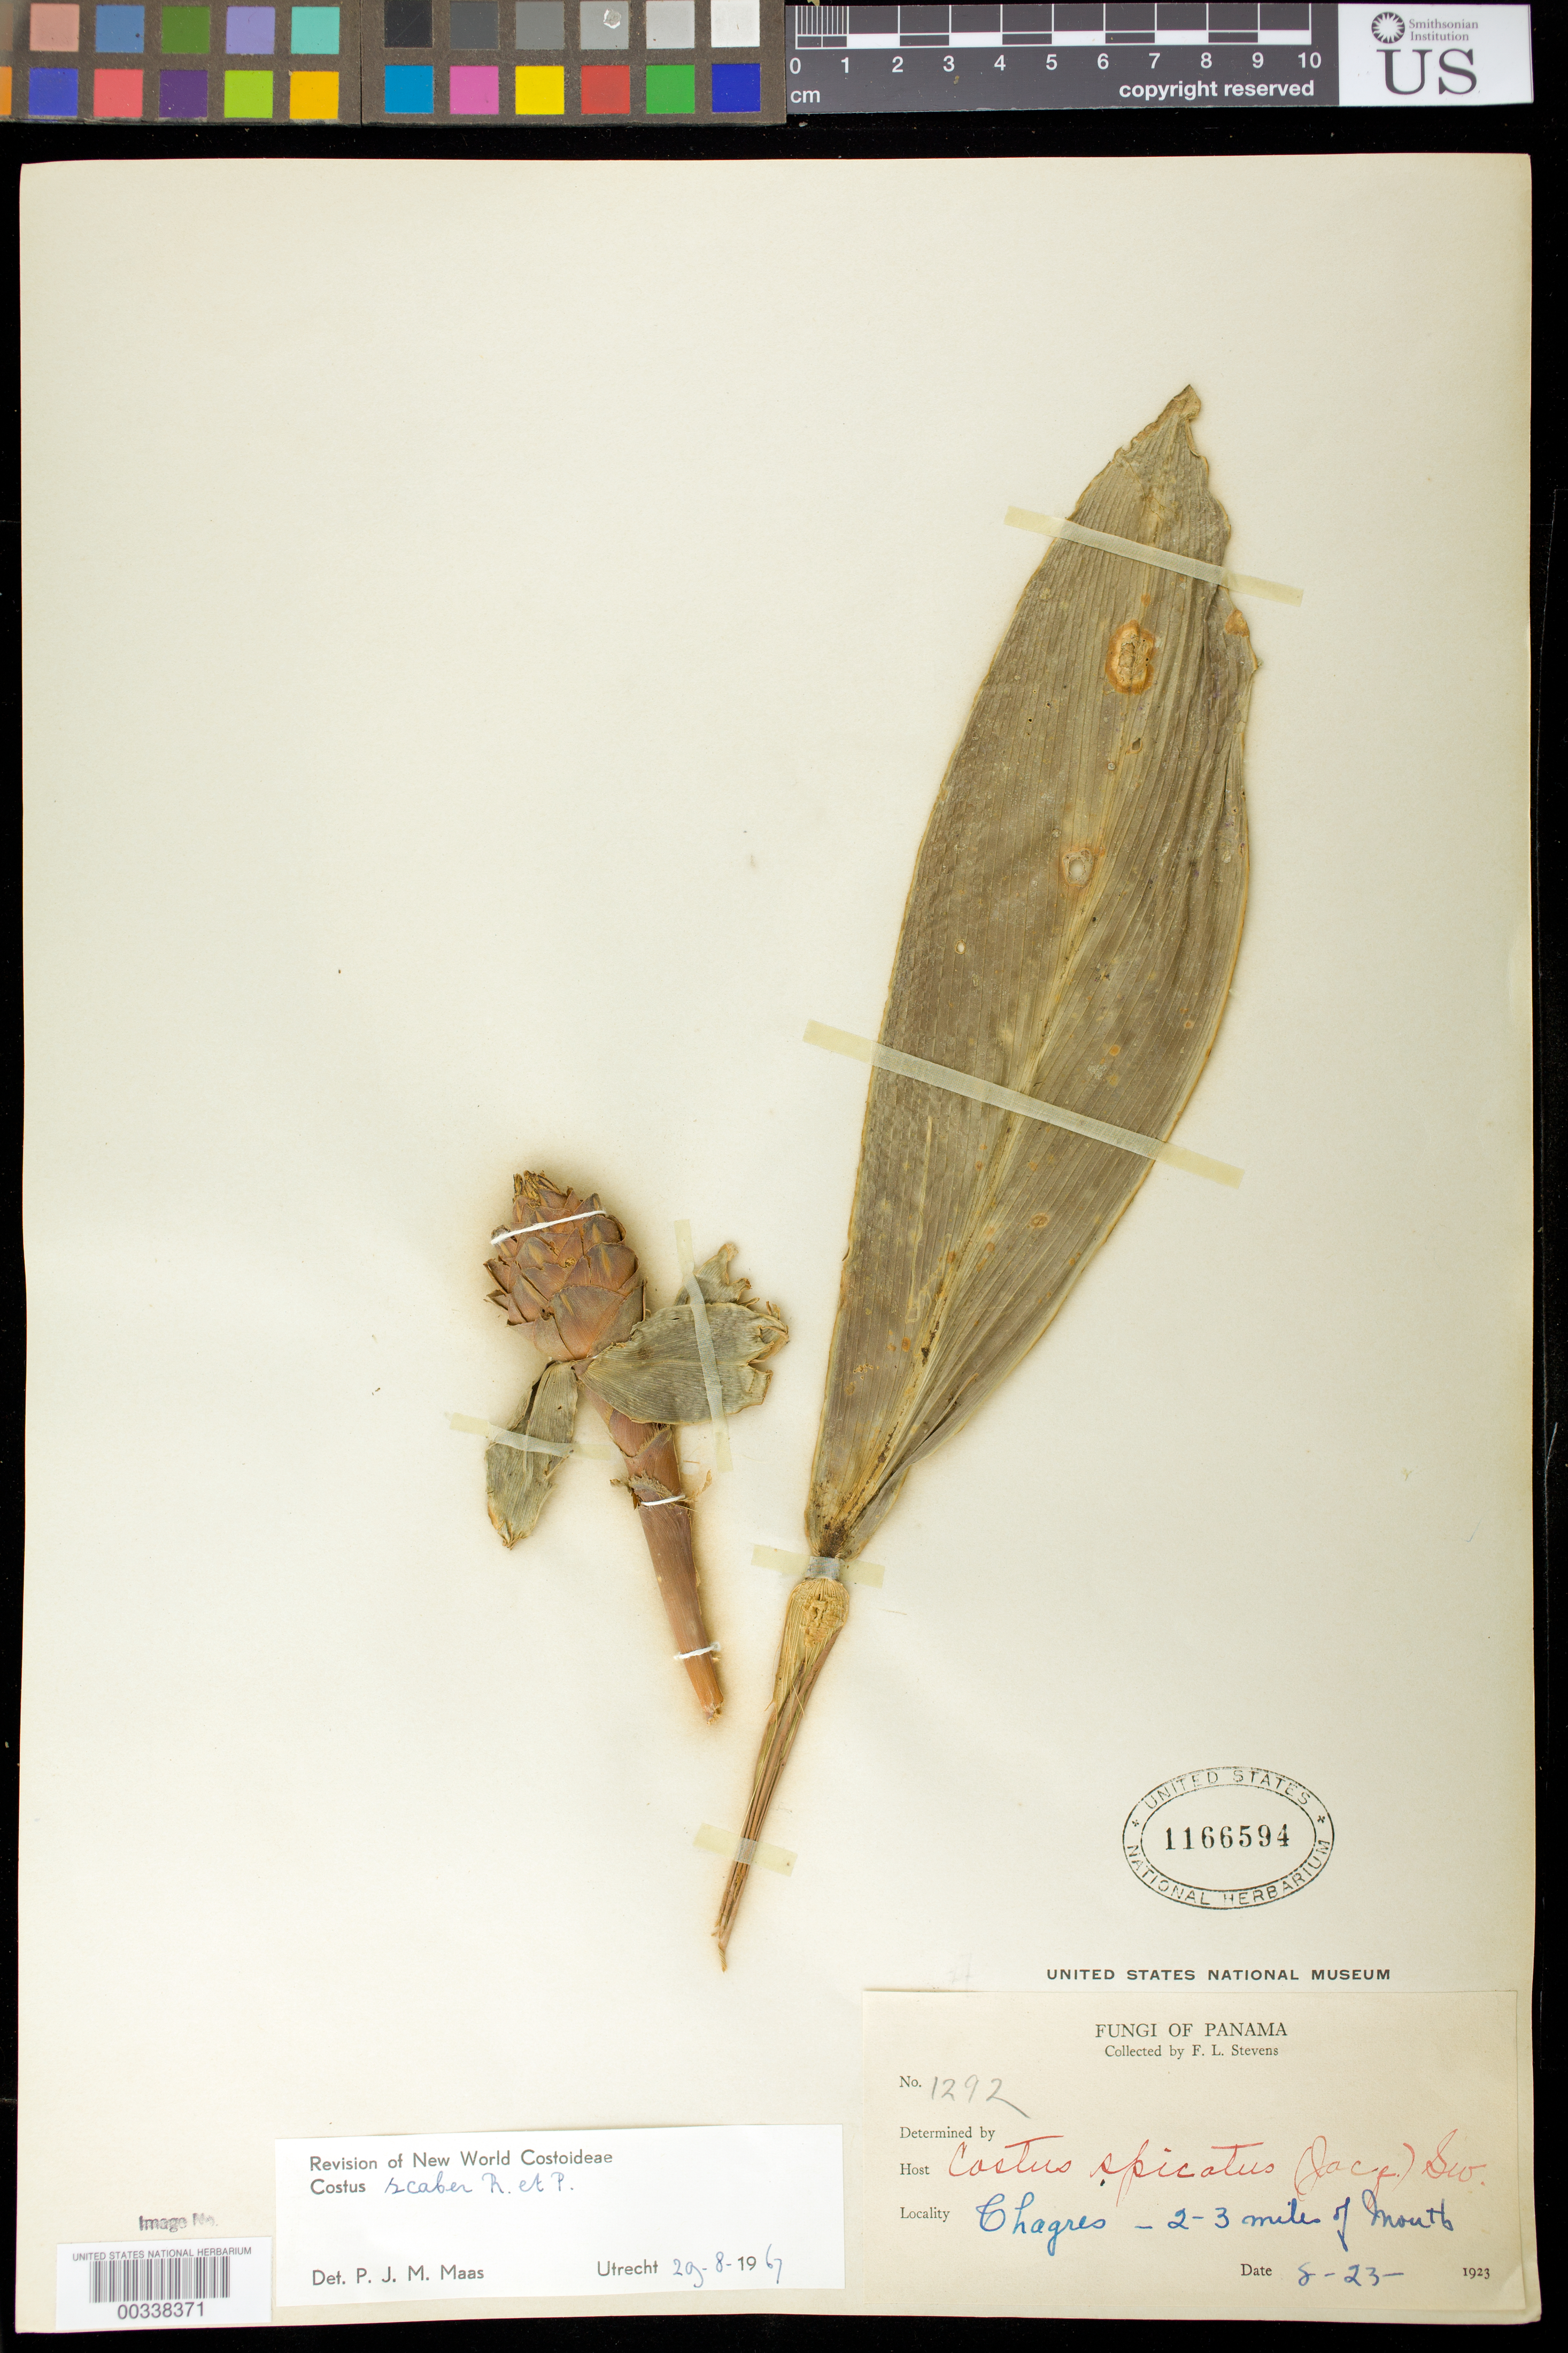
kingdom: Plantae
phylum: Tracheophyta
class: Liliopsida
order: Zingiberales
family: Costaceae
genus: Costus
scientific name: Costus scaber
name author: Ruiz & Pav.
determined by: Maas, Paul J. M.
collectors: F. L. Stevens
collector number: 1292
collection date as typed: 23 Aug 1923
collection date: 1923-08-23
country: Panama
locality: Chagres - 2-3 mi of mouth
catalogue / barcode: US 1166594